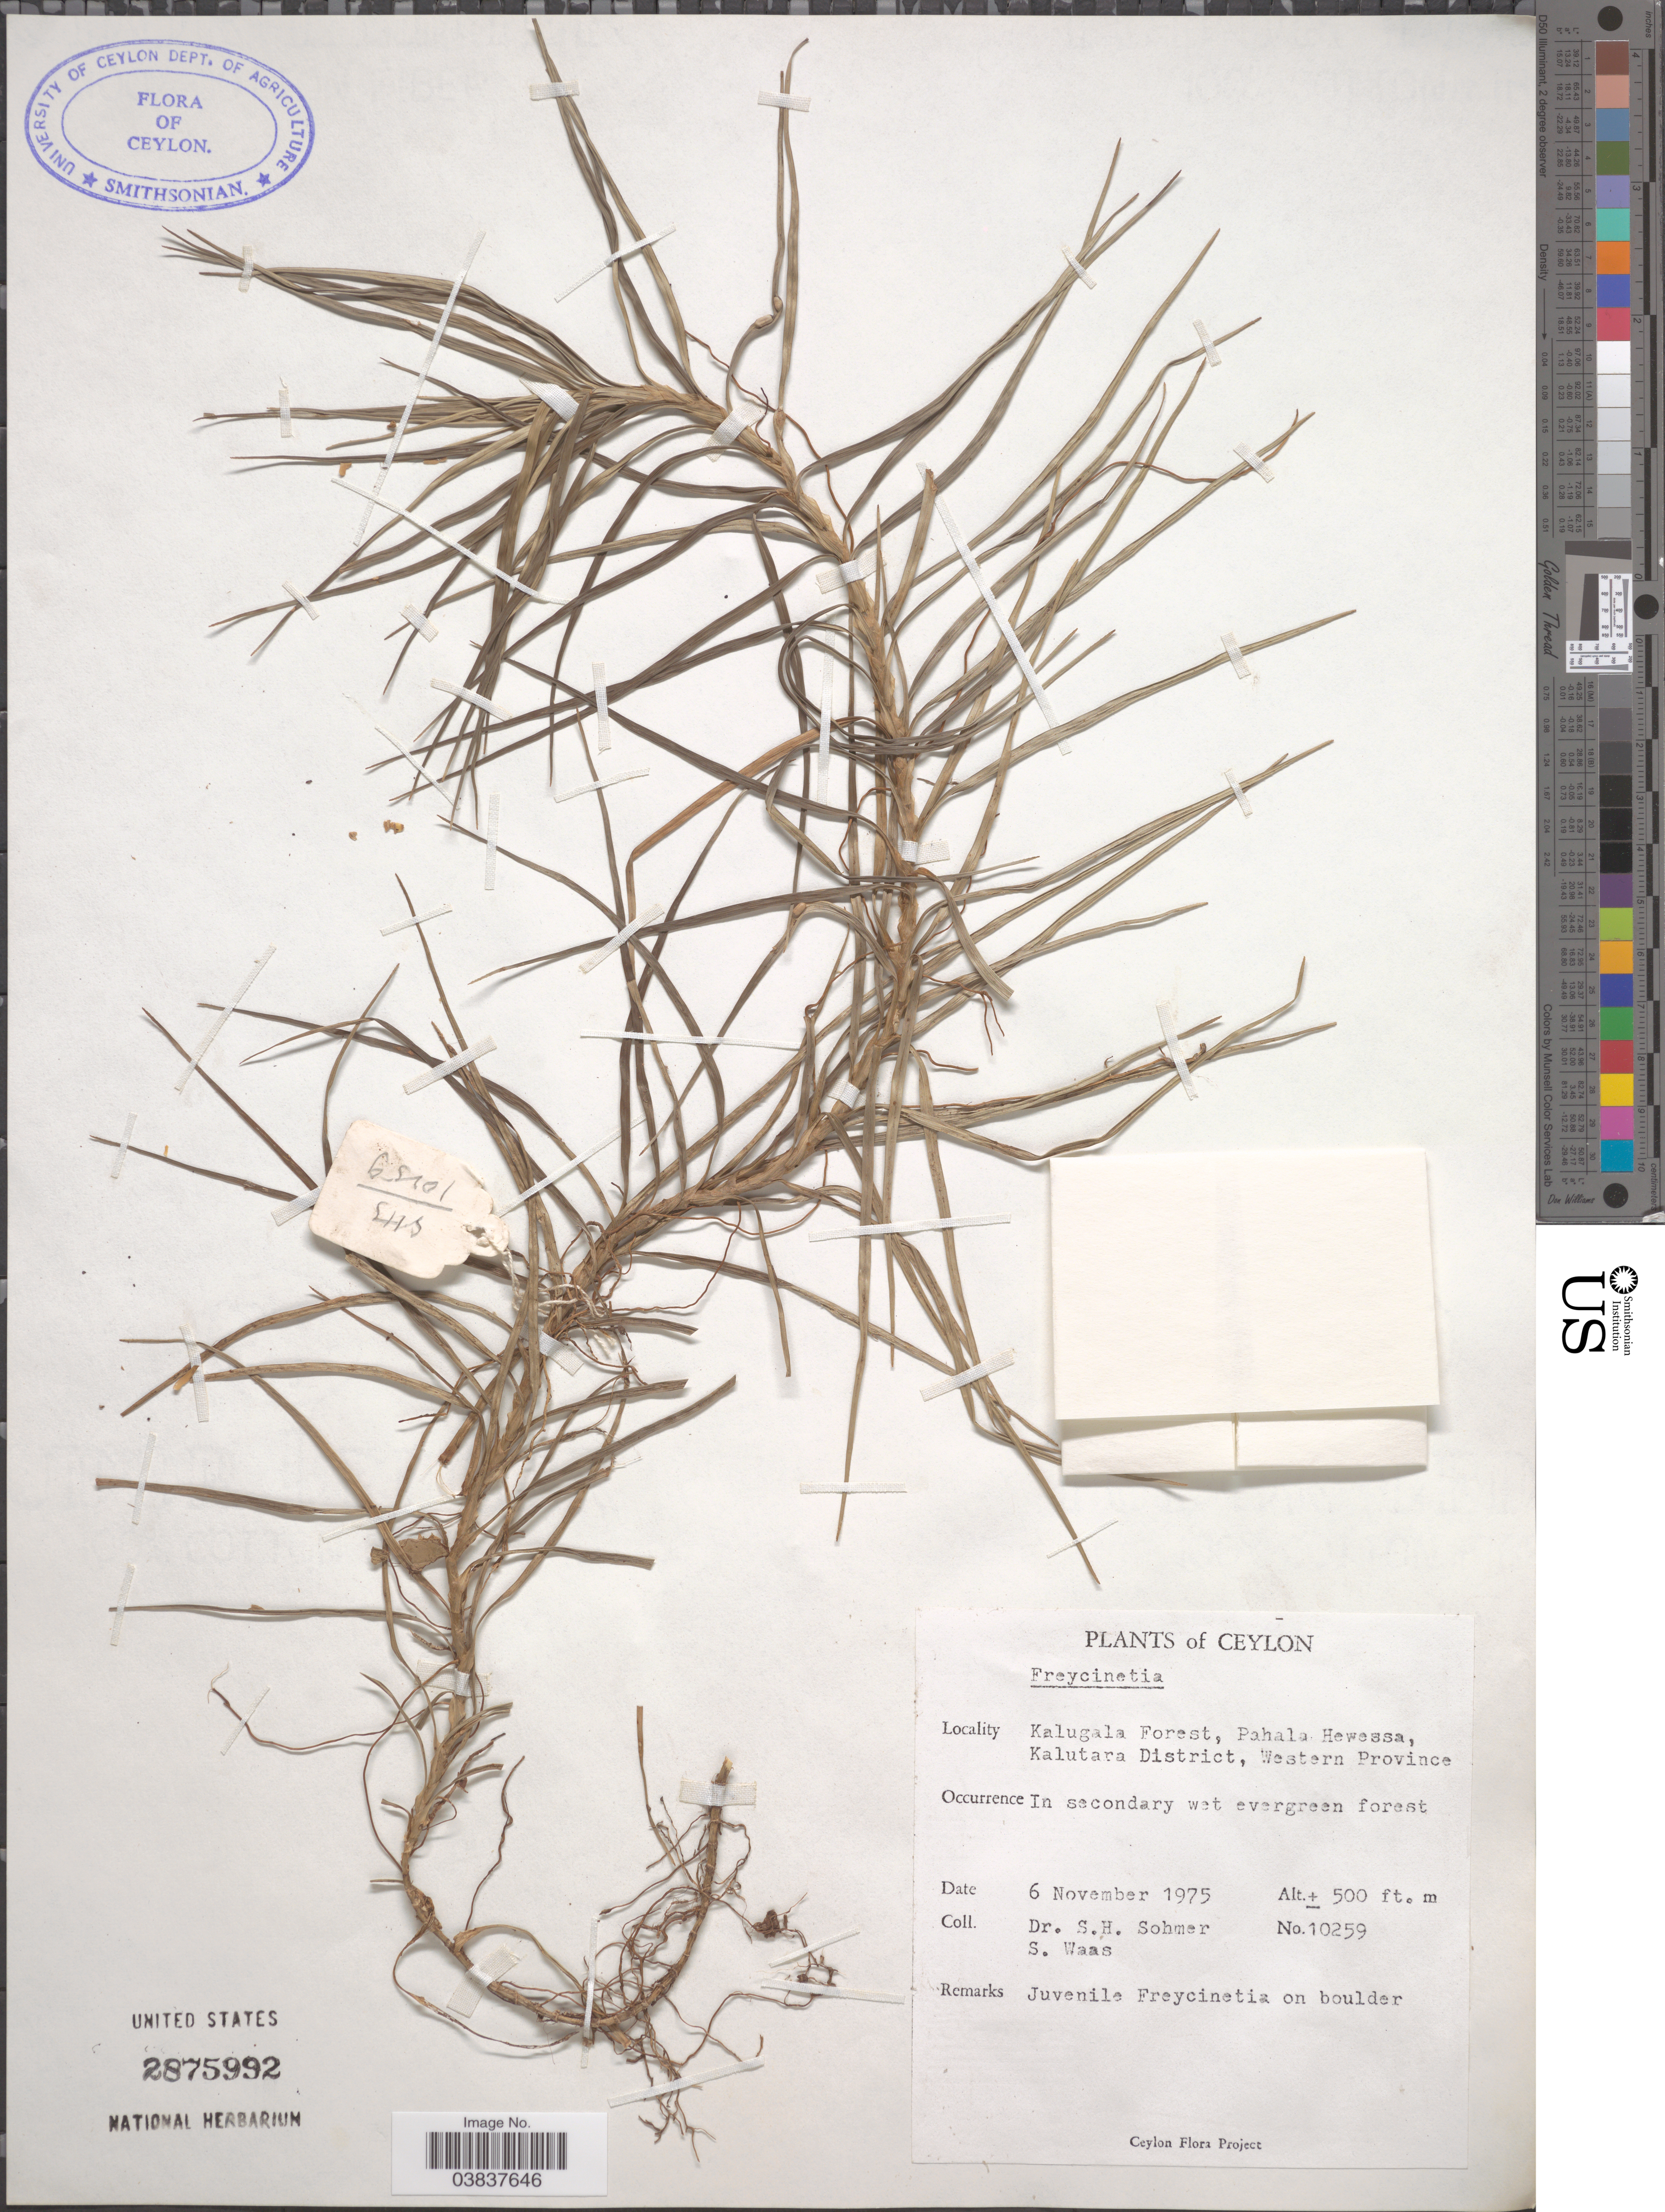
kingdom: Plantae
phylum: Tracheophyta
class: Liliopsida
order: Pandanales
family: Pandanaceae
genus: Freycinetia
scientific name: Freycinetia sp.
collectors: S. H. Sohmer & S. Waas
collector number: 10259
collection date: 1975-11-06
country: Sri Lanka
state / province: Western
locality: Ceylon. Kalugala Forest, Pahala Hewessa, Kalutara District.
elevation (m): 152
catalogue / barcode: US 2875992